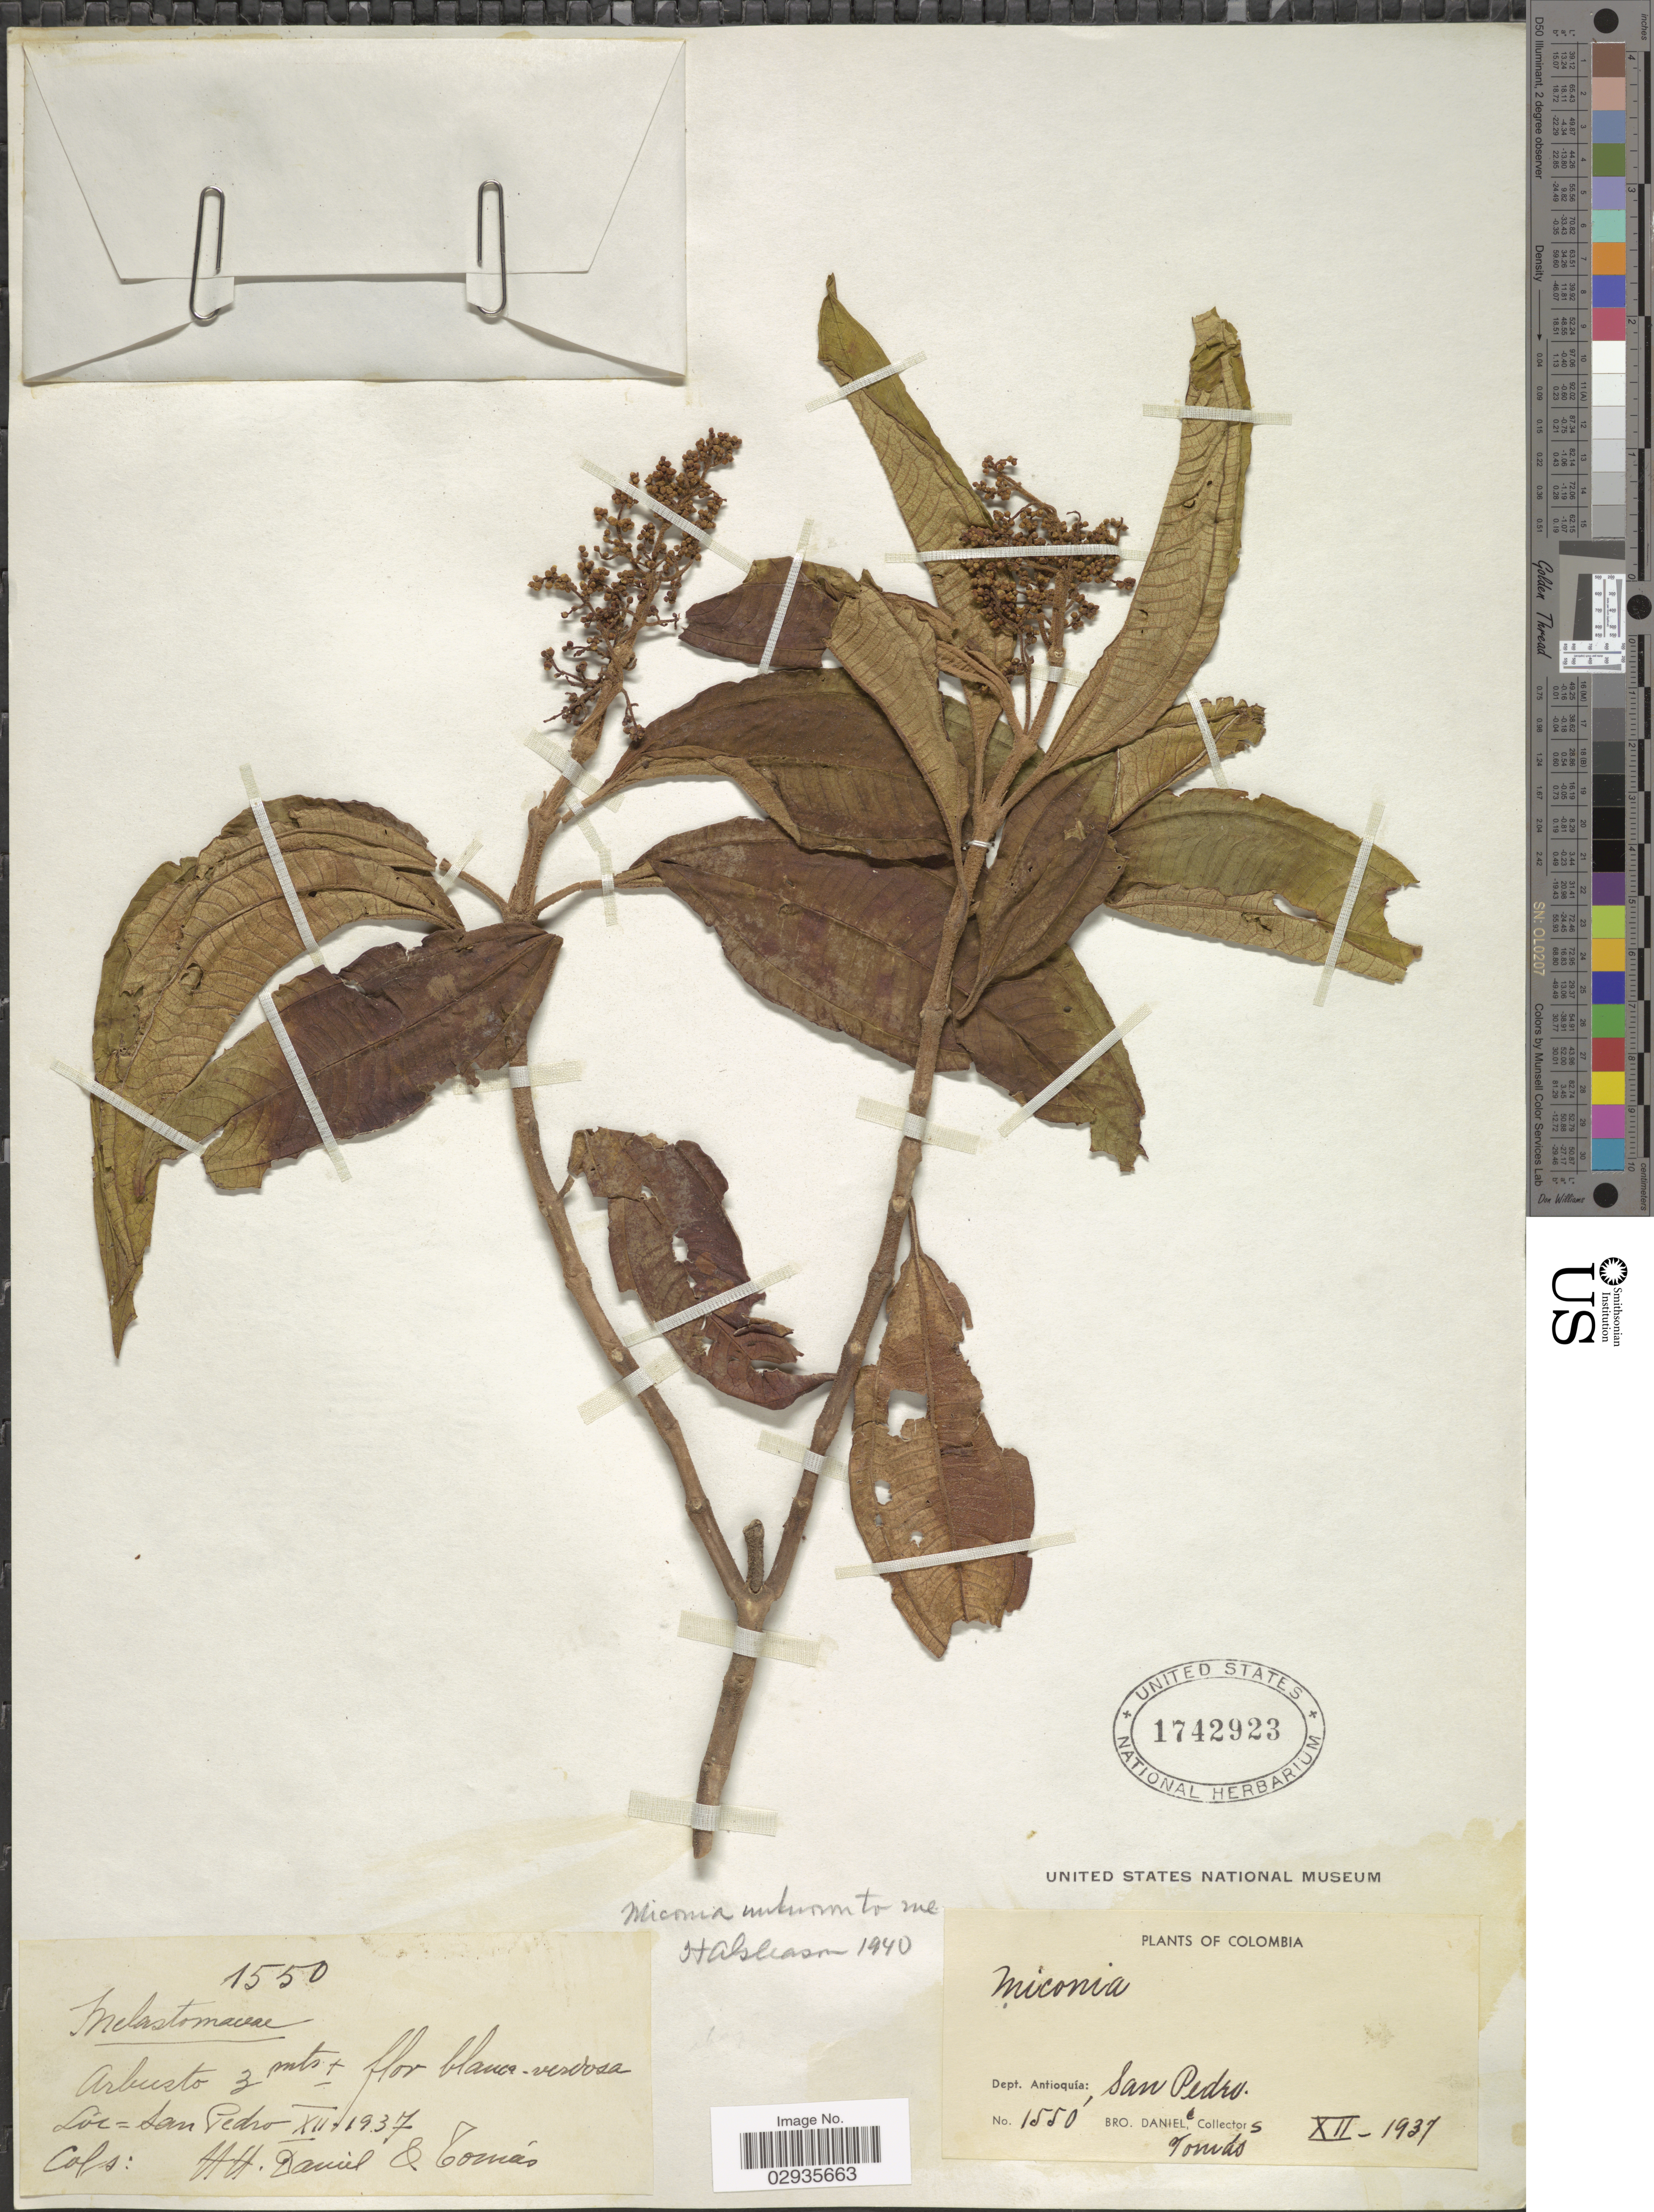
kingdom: Plantae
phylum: Tracheophyta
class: Magnoliopsida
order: Myrtales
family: Melastomataceae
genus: Miconia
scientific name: Miconia acanthocoryne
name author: Wurdack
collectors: Bro. Daniel & -. Tomas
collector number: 1550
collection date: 1937-12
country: Colombia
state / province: Antioquia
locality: Dept. Antioquía: San Pedro.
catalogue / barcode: US 1742923